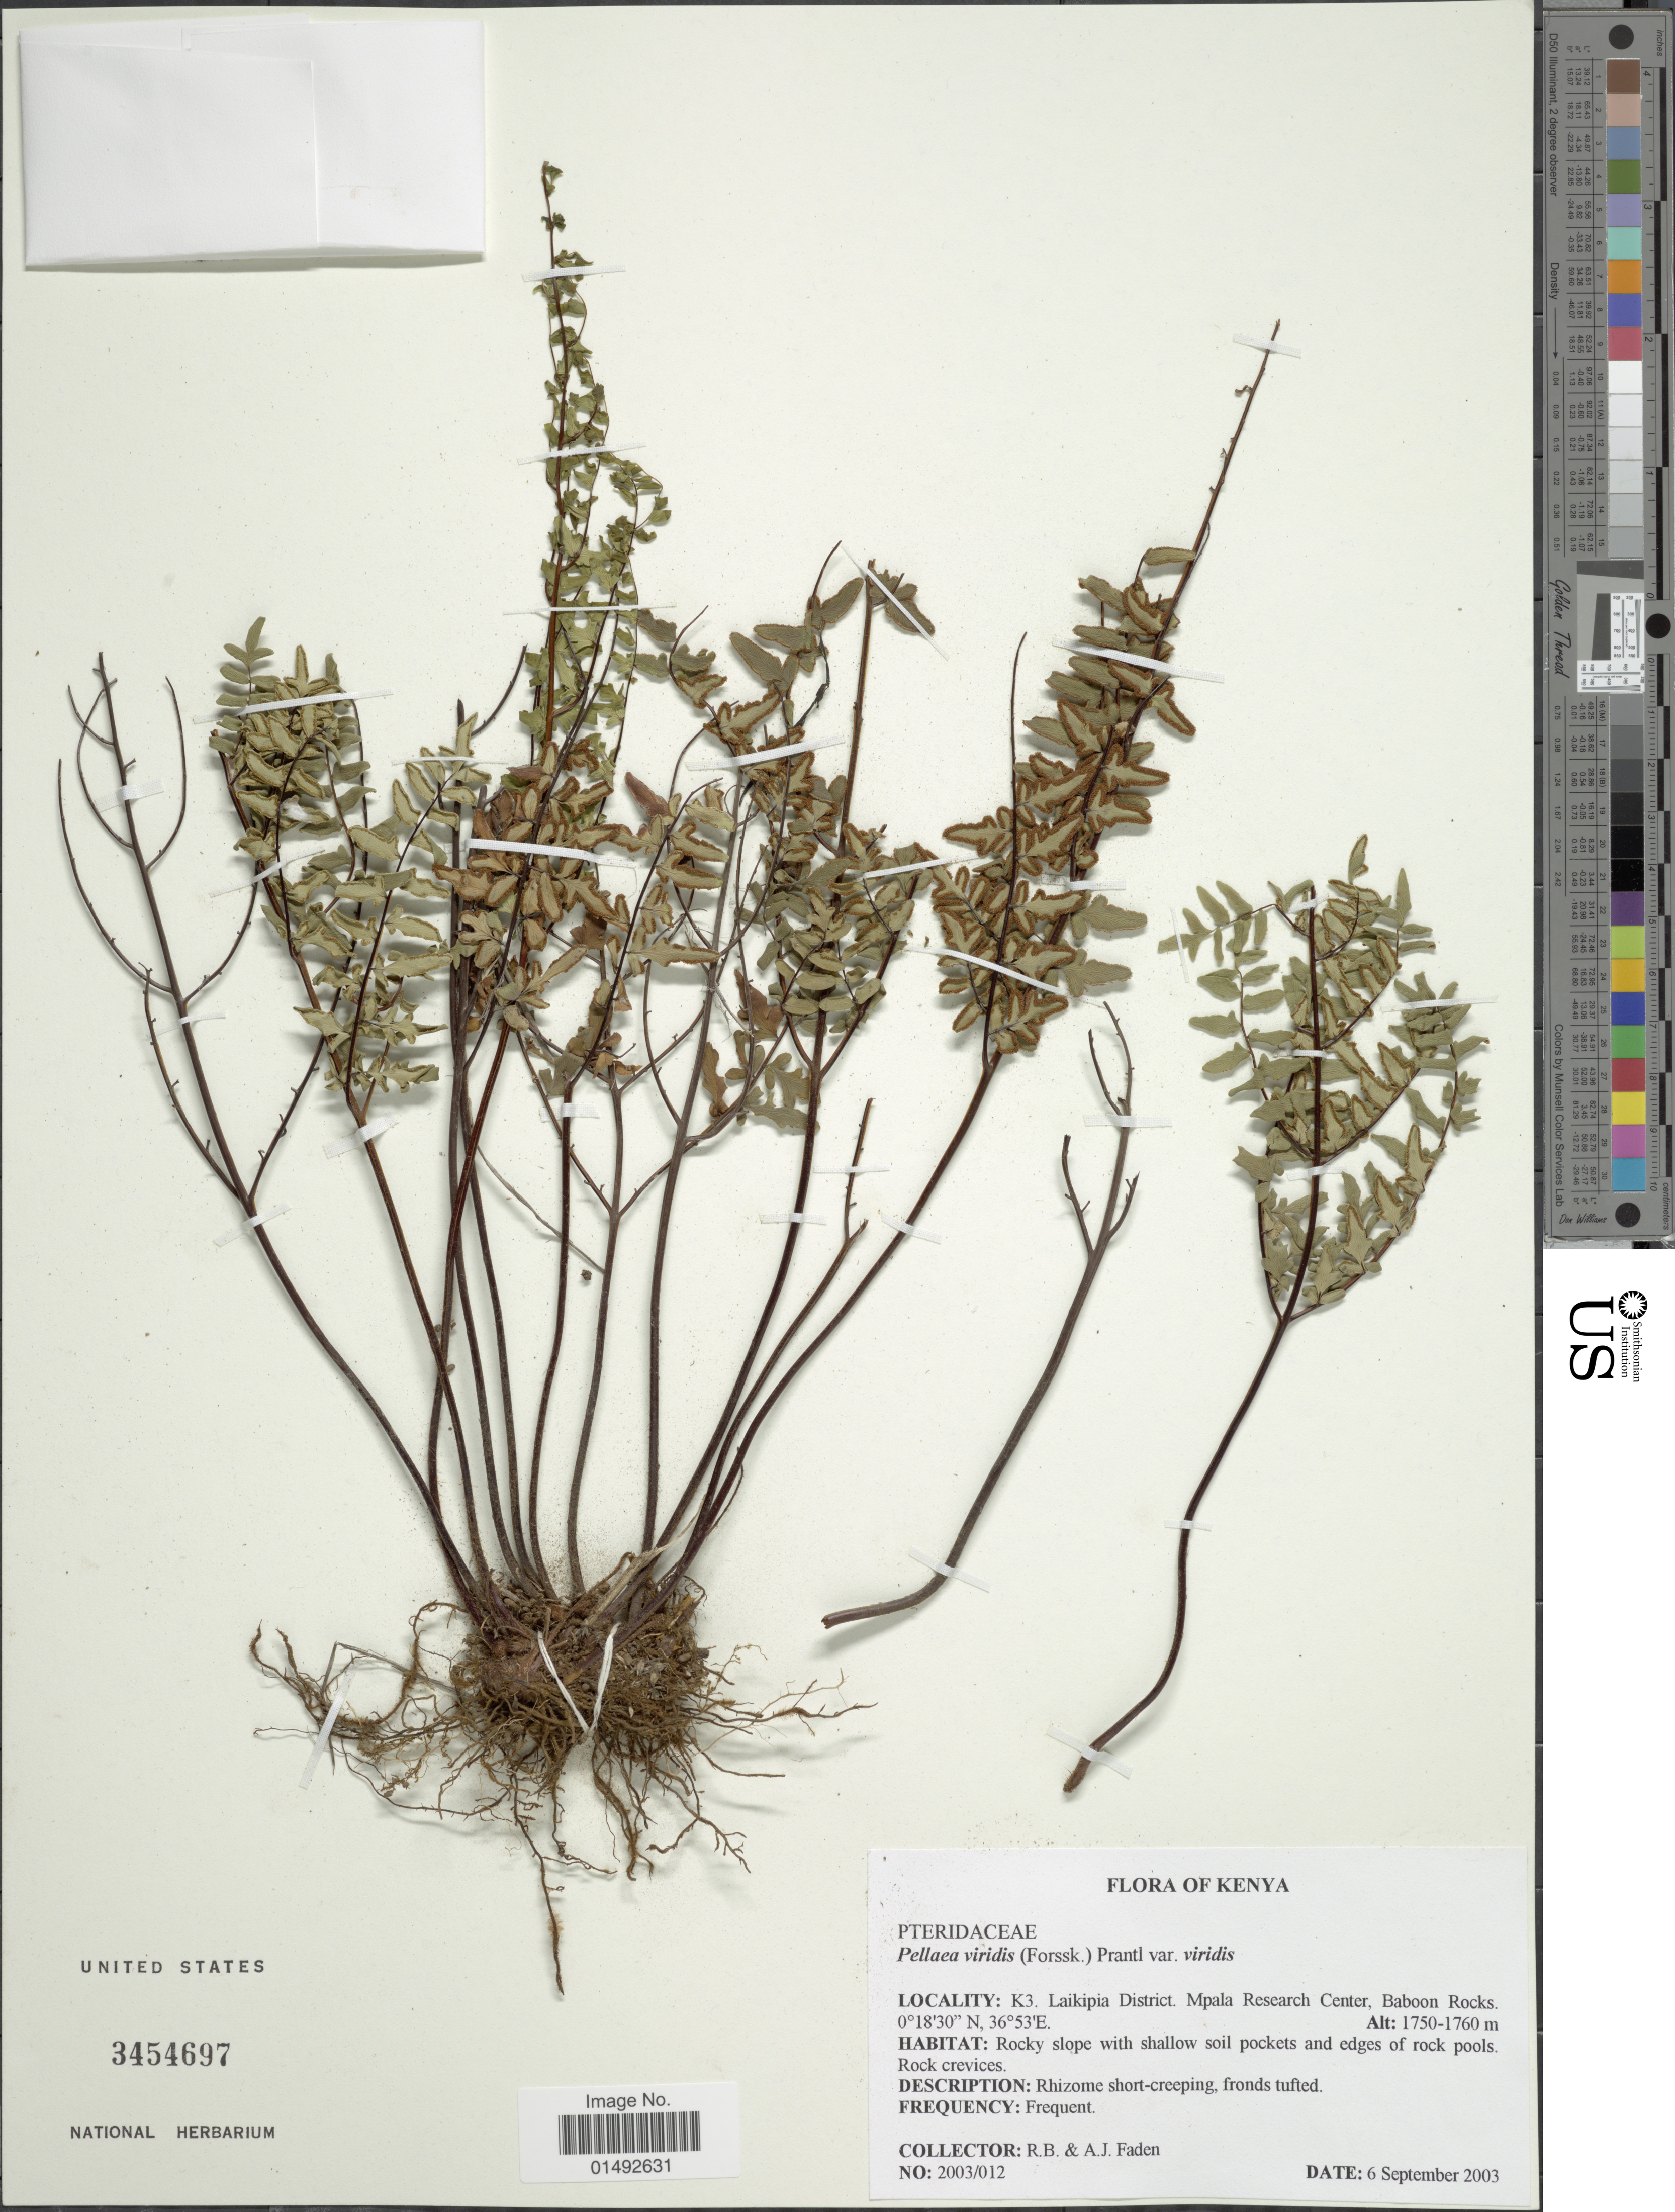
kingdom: Plantae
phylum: Tracheophyta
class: Polypodiopsida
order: Polypodiales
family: Pteridaceae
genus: Pellaea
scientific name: Pellaea viridis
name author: (Forssk.) Prantl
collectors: R. B. Faden & A. J. Faden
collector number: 2003/012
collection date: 2003-09-06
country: Kenya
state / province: Laikipia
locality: K3, Laikipia District. Mpala Research Center, Baboon Rocks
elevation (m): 1750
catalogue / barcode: US 3454697